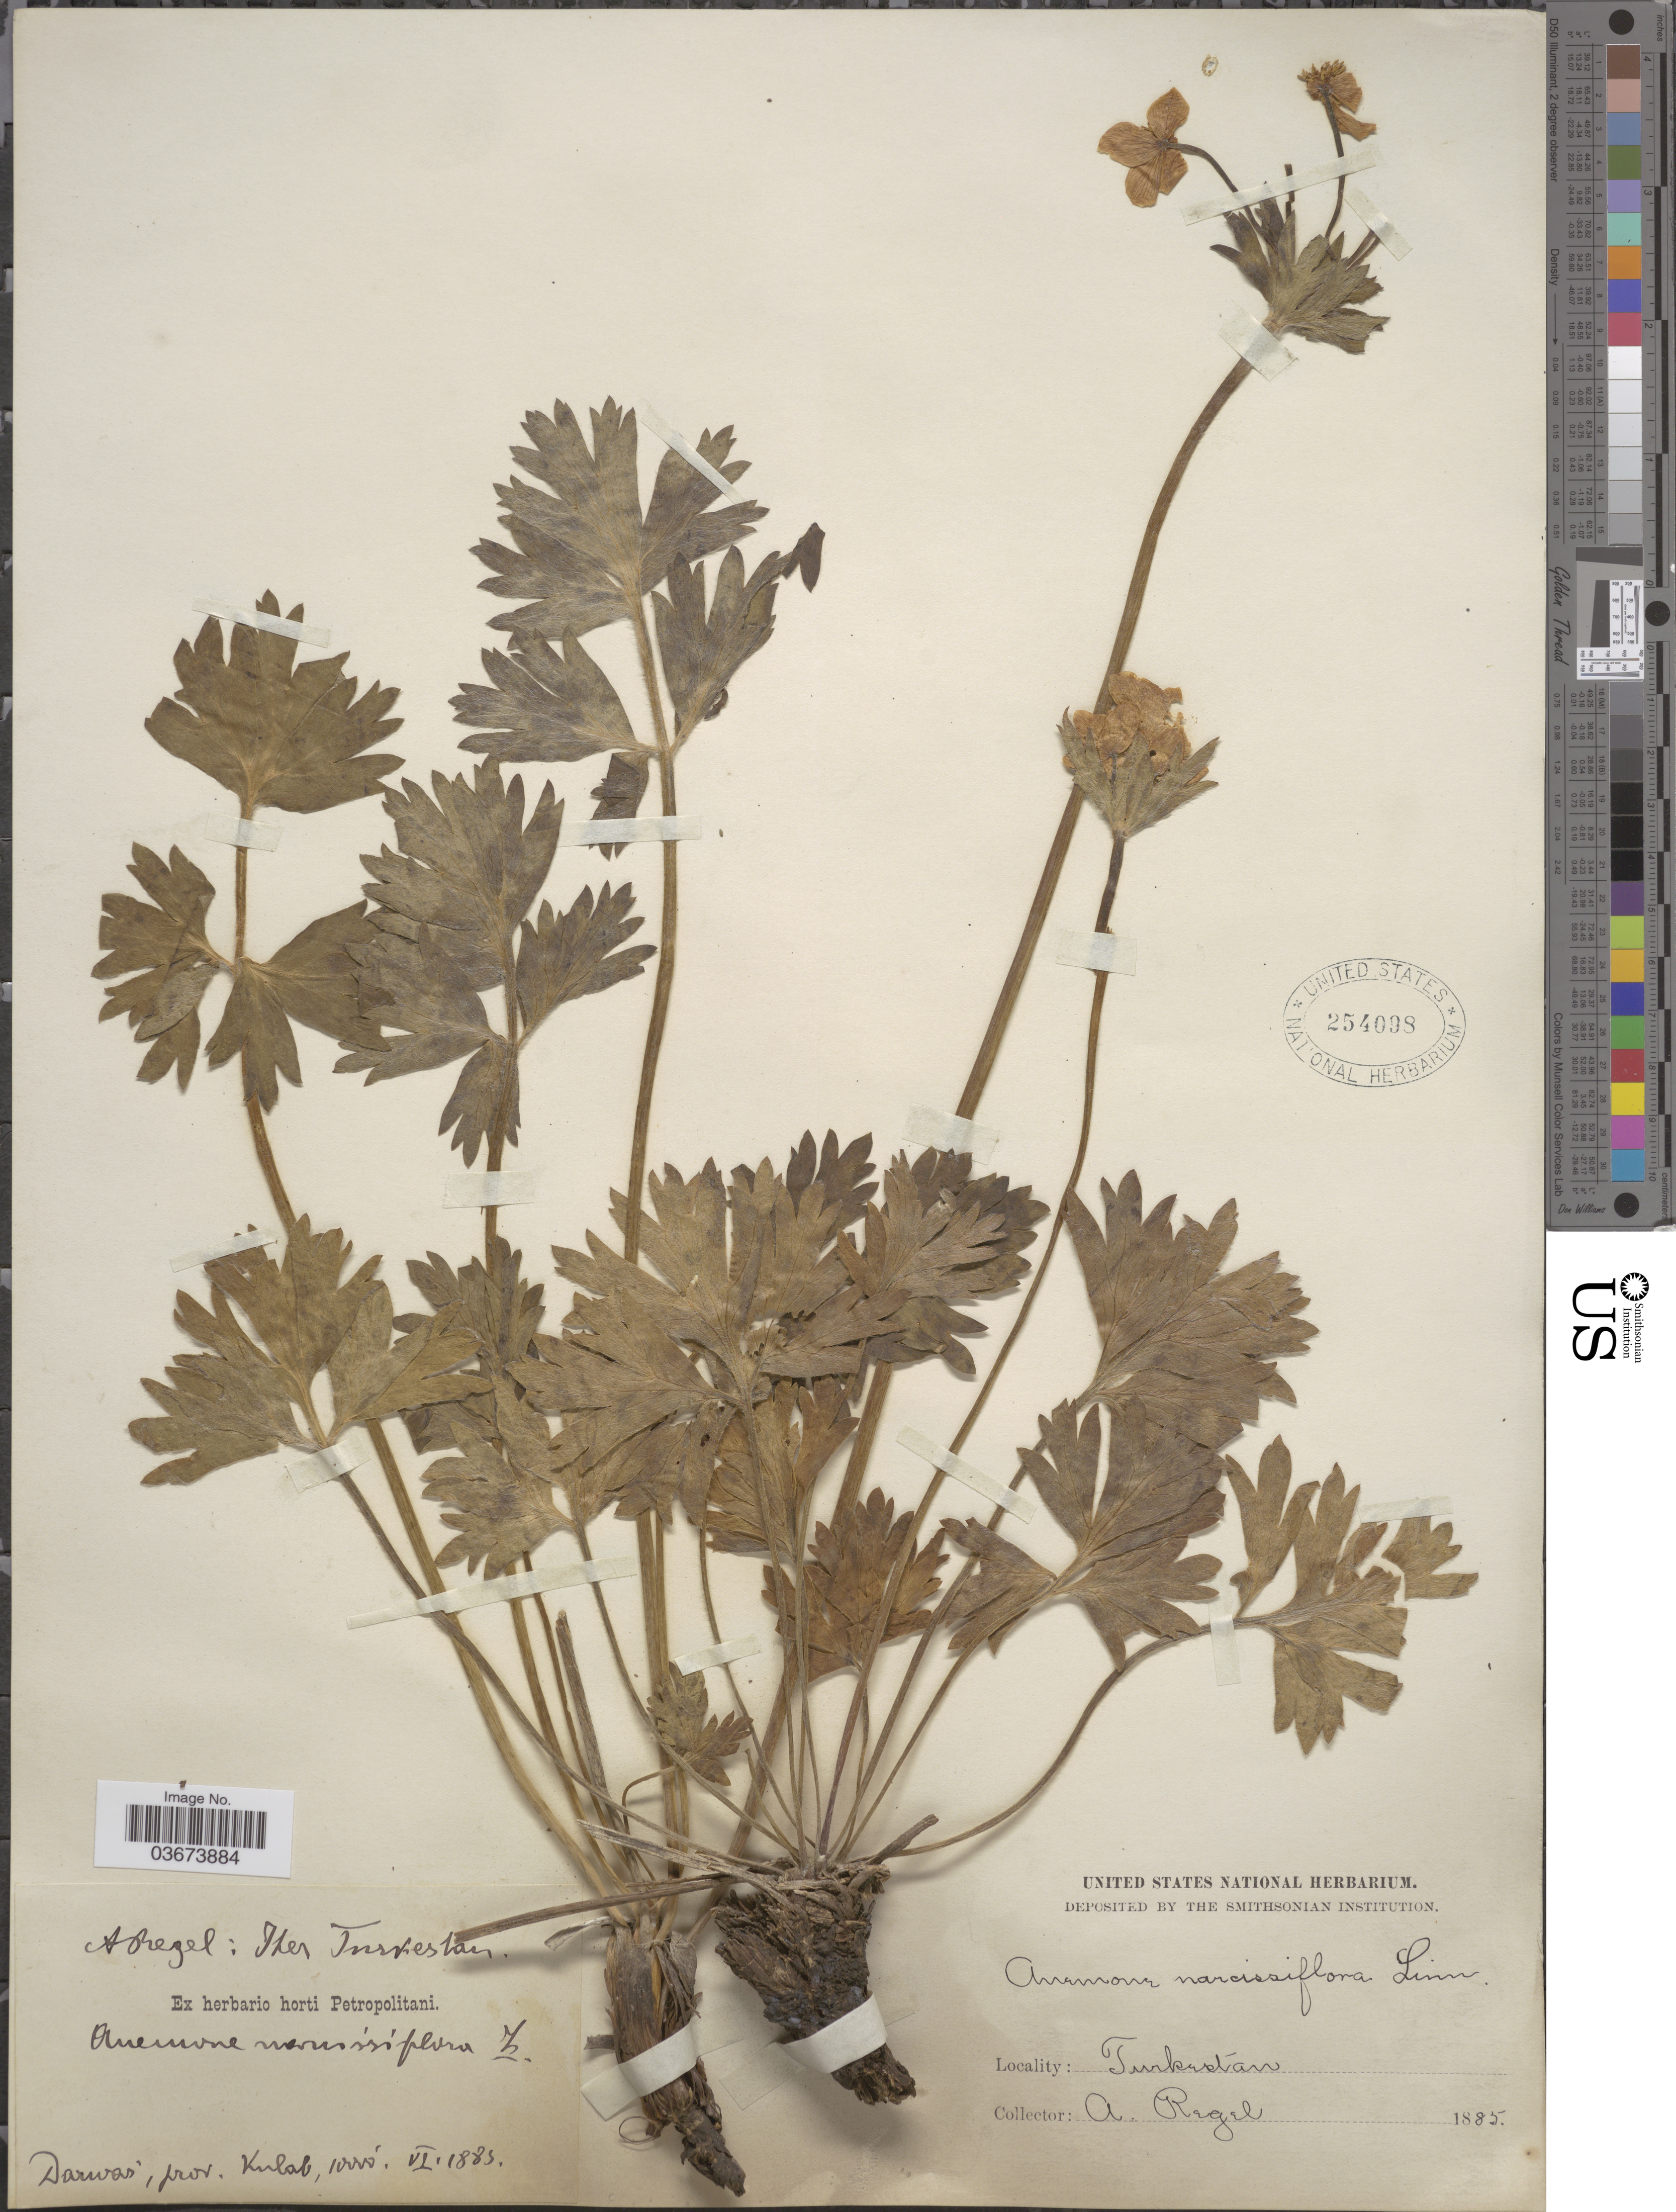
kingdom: Plantae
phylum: Tracheophyta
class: Magnoliopsida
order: Ranunculales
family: Ranunculaceae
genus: Anemone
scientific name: Anemone narcissiflora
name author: L.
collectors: A. Regel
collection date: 1885-06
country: Tajikistan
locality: Iter Turkestan. Darwas, prov. Kulab.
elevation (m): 3048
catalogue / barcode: US 254098